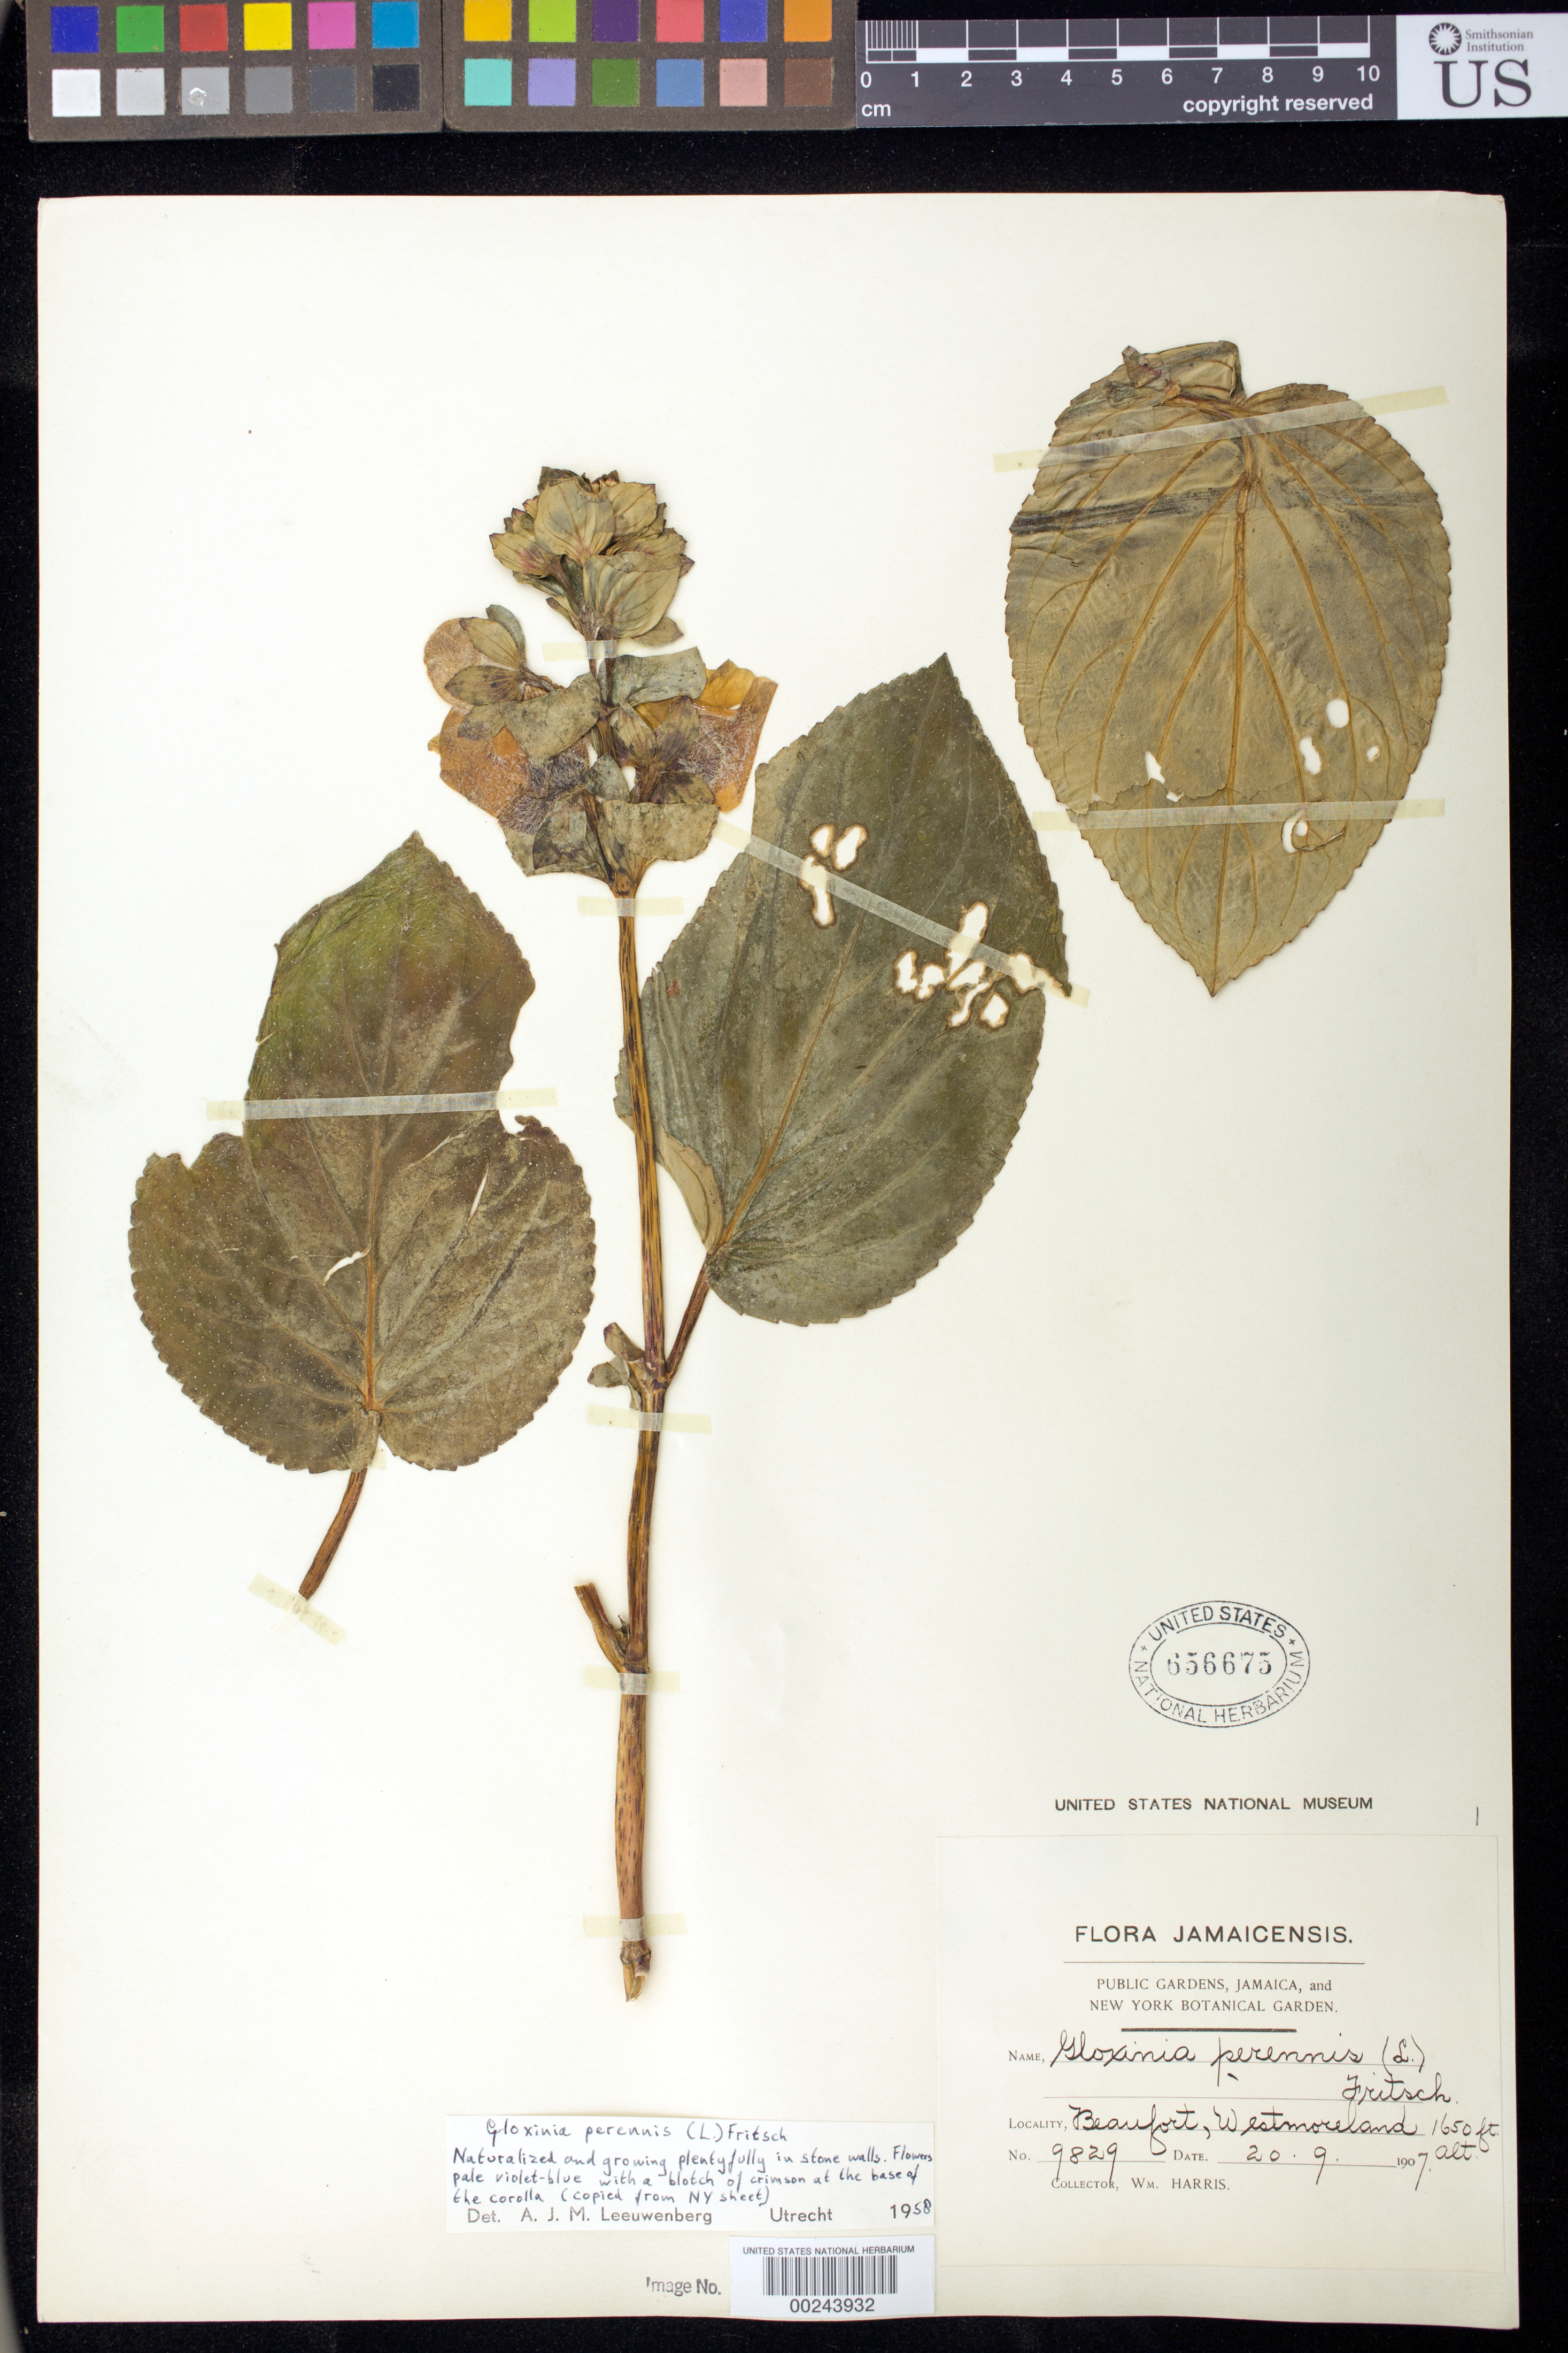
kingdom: Plantae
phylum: Tracheophyta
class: Magnoliopsida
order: Lamiales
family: Gesneriaceae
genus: Gloxinia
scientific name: Gloxinia perennis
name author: (L.) Fritsch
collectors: W. Harris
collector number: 9829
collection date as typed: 20 Sep 1907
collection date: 1907-09-20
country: Jamaica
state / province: Westmoreland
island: Jamaica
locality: Beaufort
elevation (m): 503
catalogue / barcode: US 656675